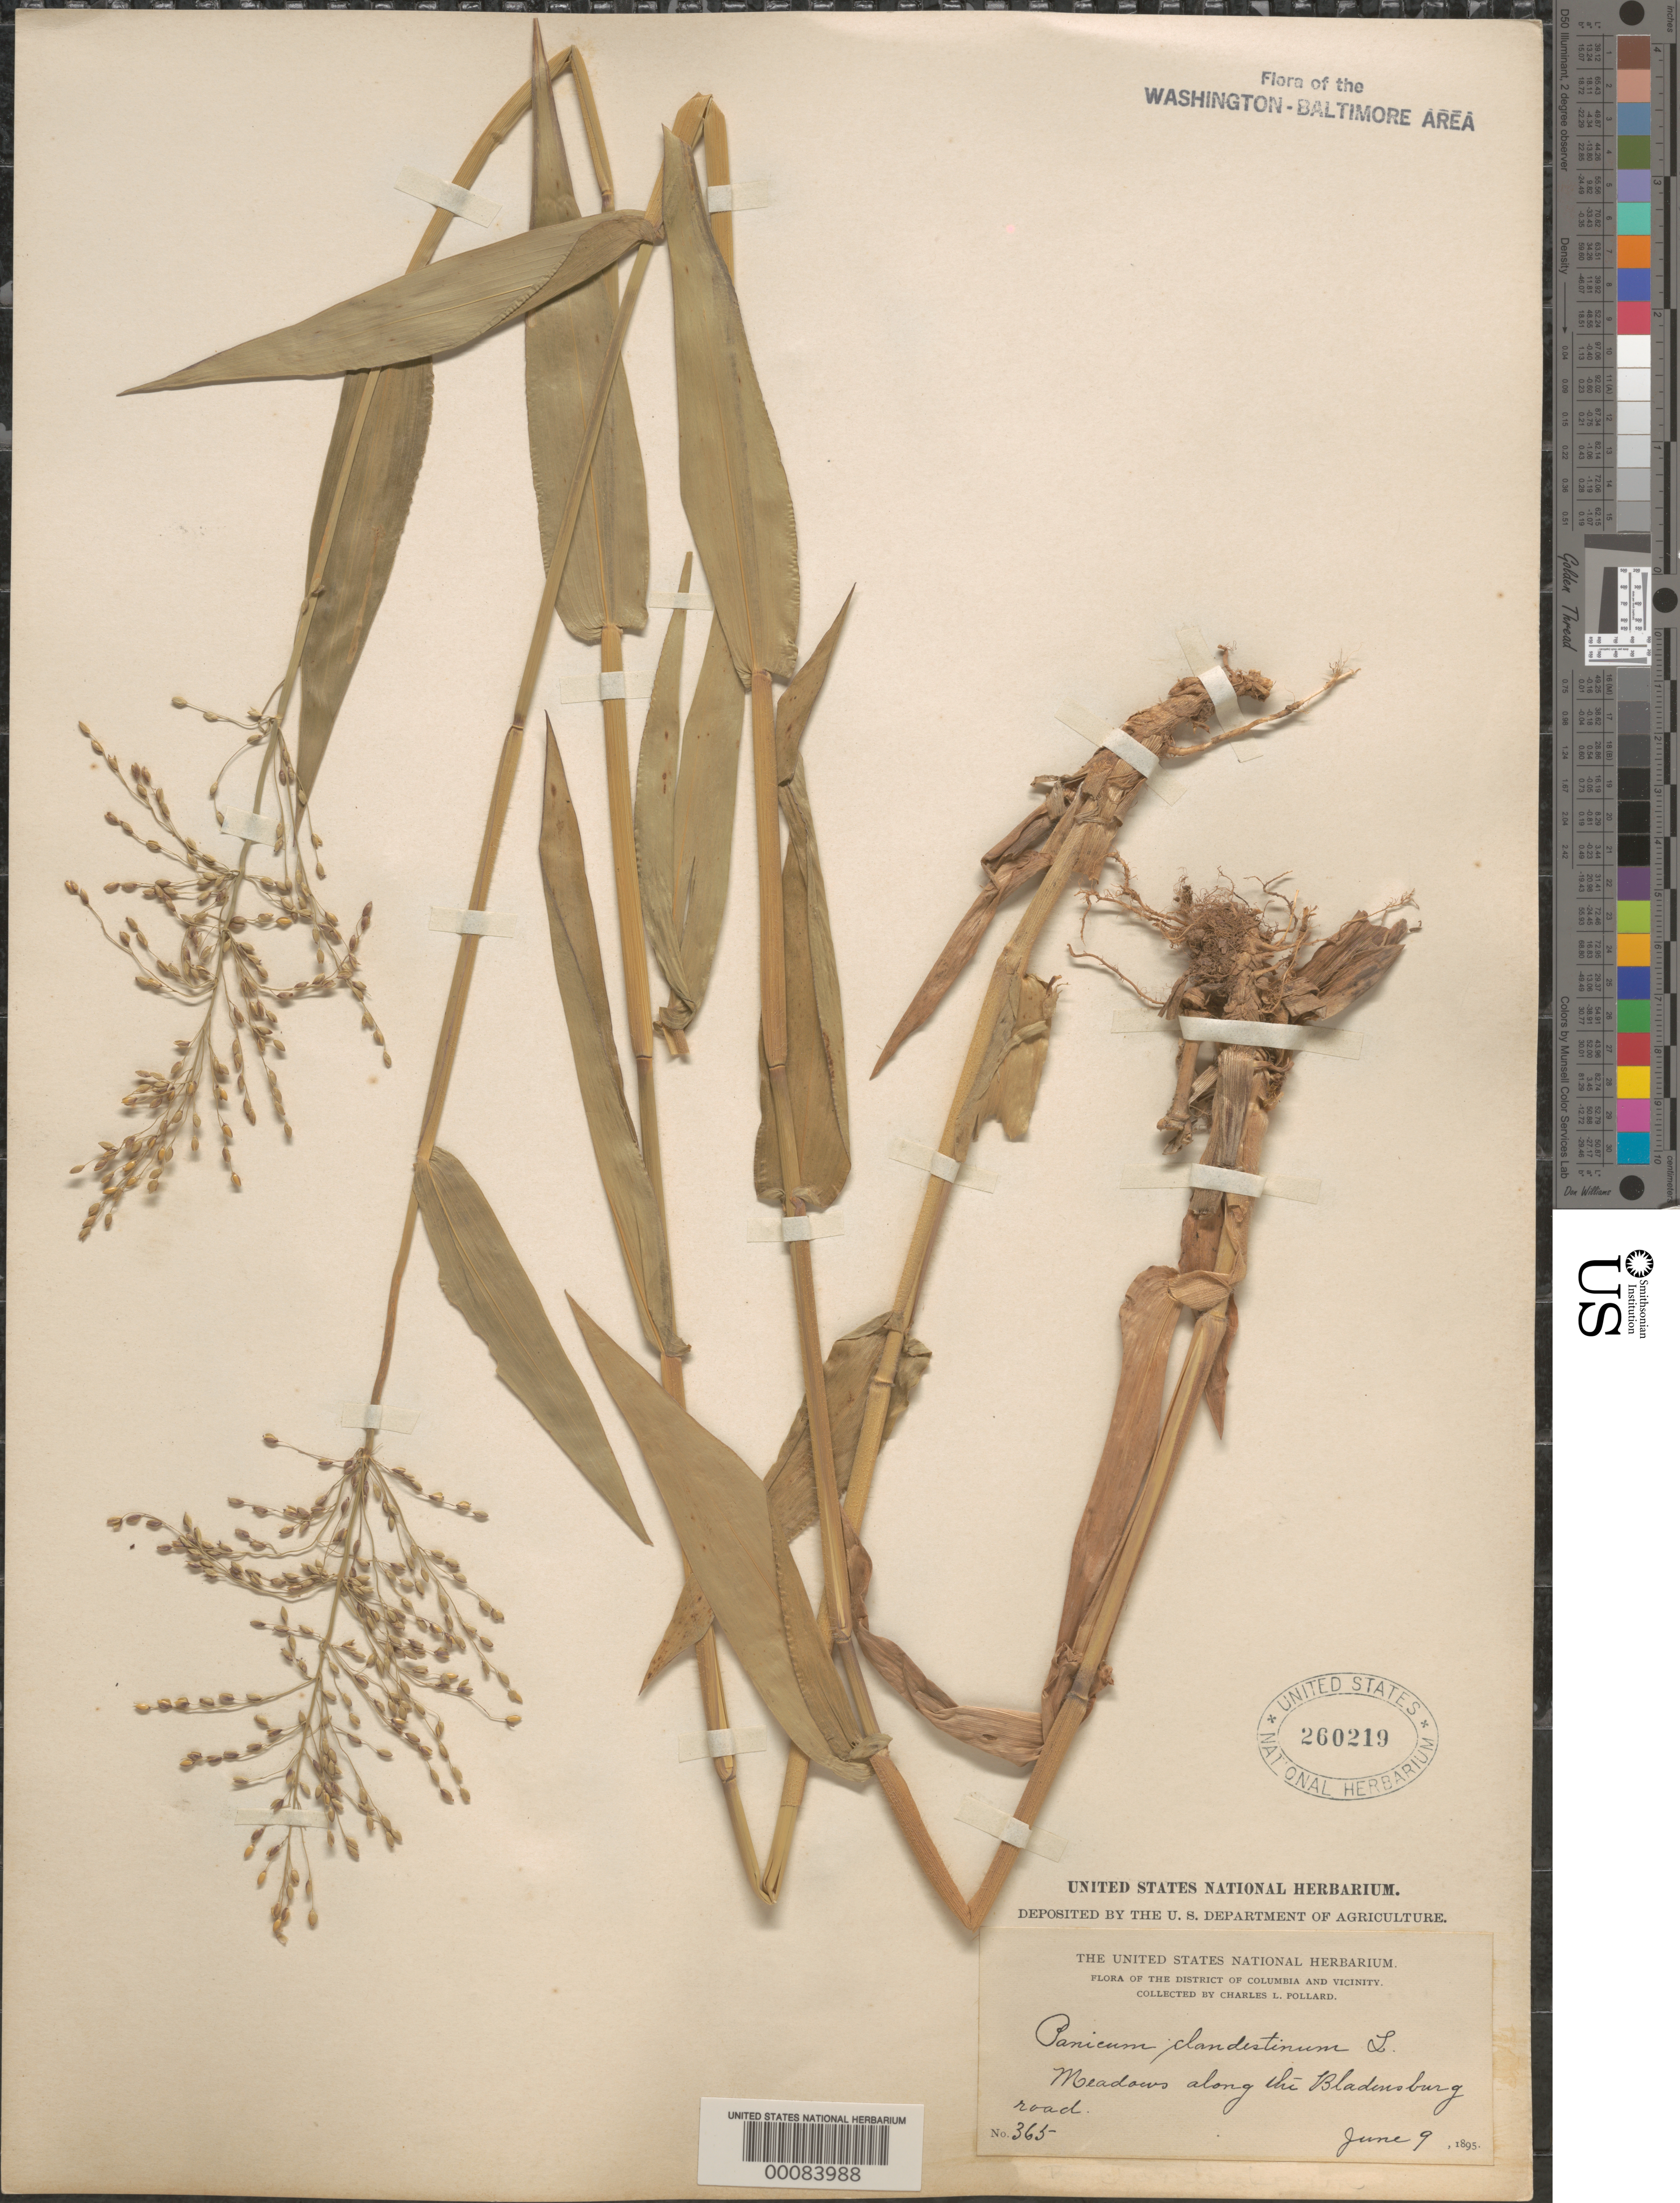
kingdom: Plantae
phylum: Tracheophyta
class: Liliopsida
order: Poales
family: Poaceae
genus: Dichanthelium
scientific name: Dichanthelium clandestinum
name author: (L.) Gould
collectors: C. L. Pollard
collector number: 365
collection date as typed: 09 Jun 1895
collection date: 1895-06-09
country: United States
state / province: District of Columbia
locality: Bladensburg road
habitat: Meadow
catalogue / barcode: US 260219